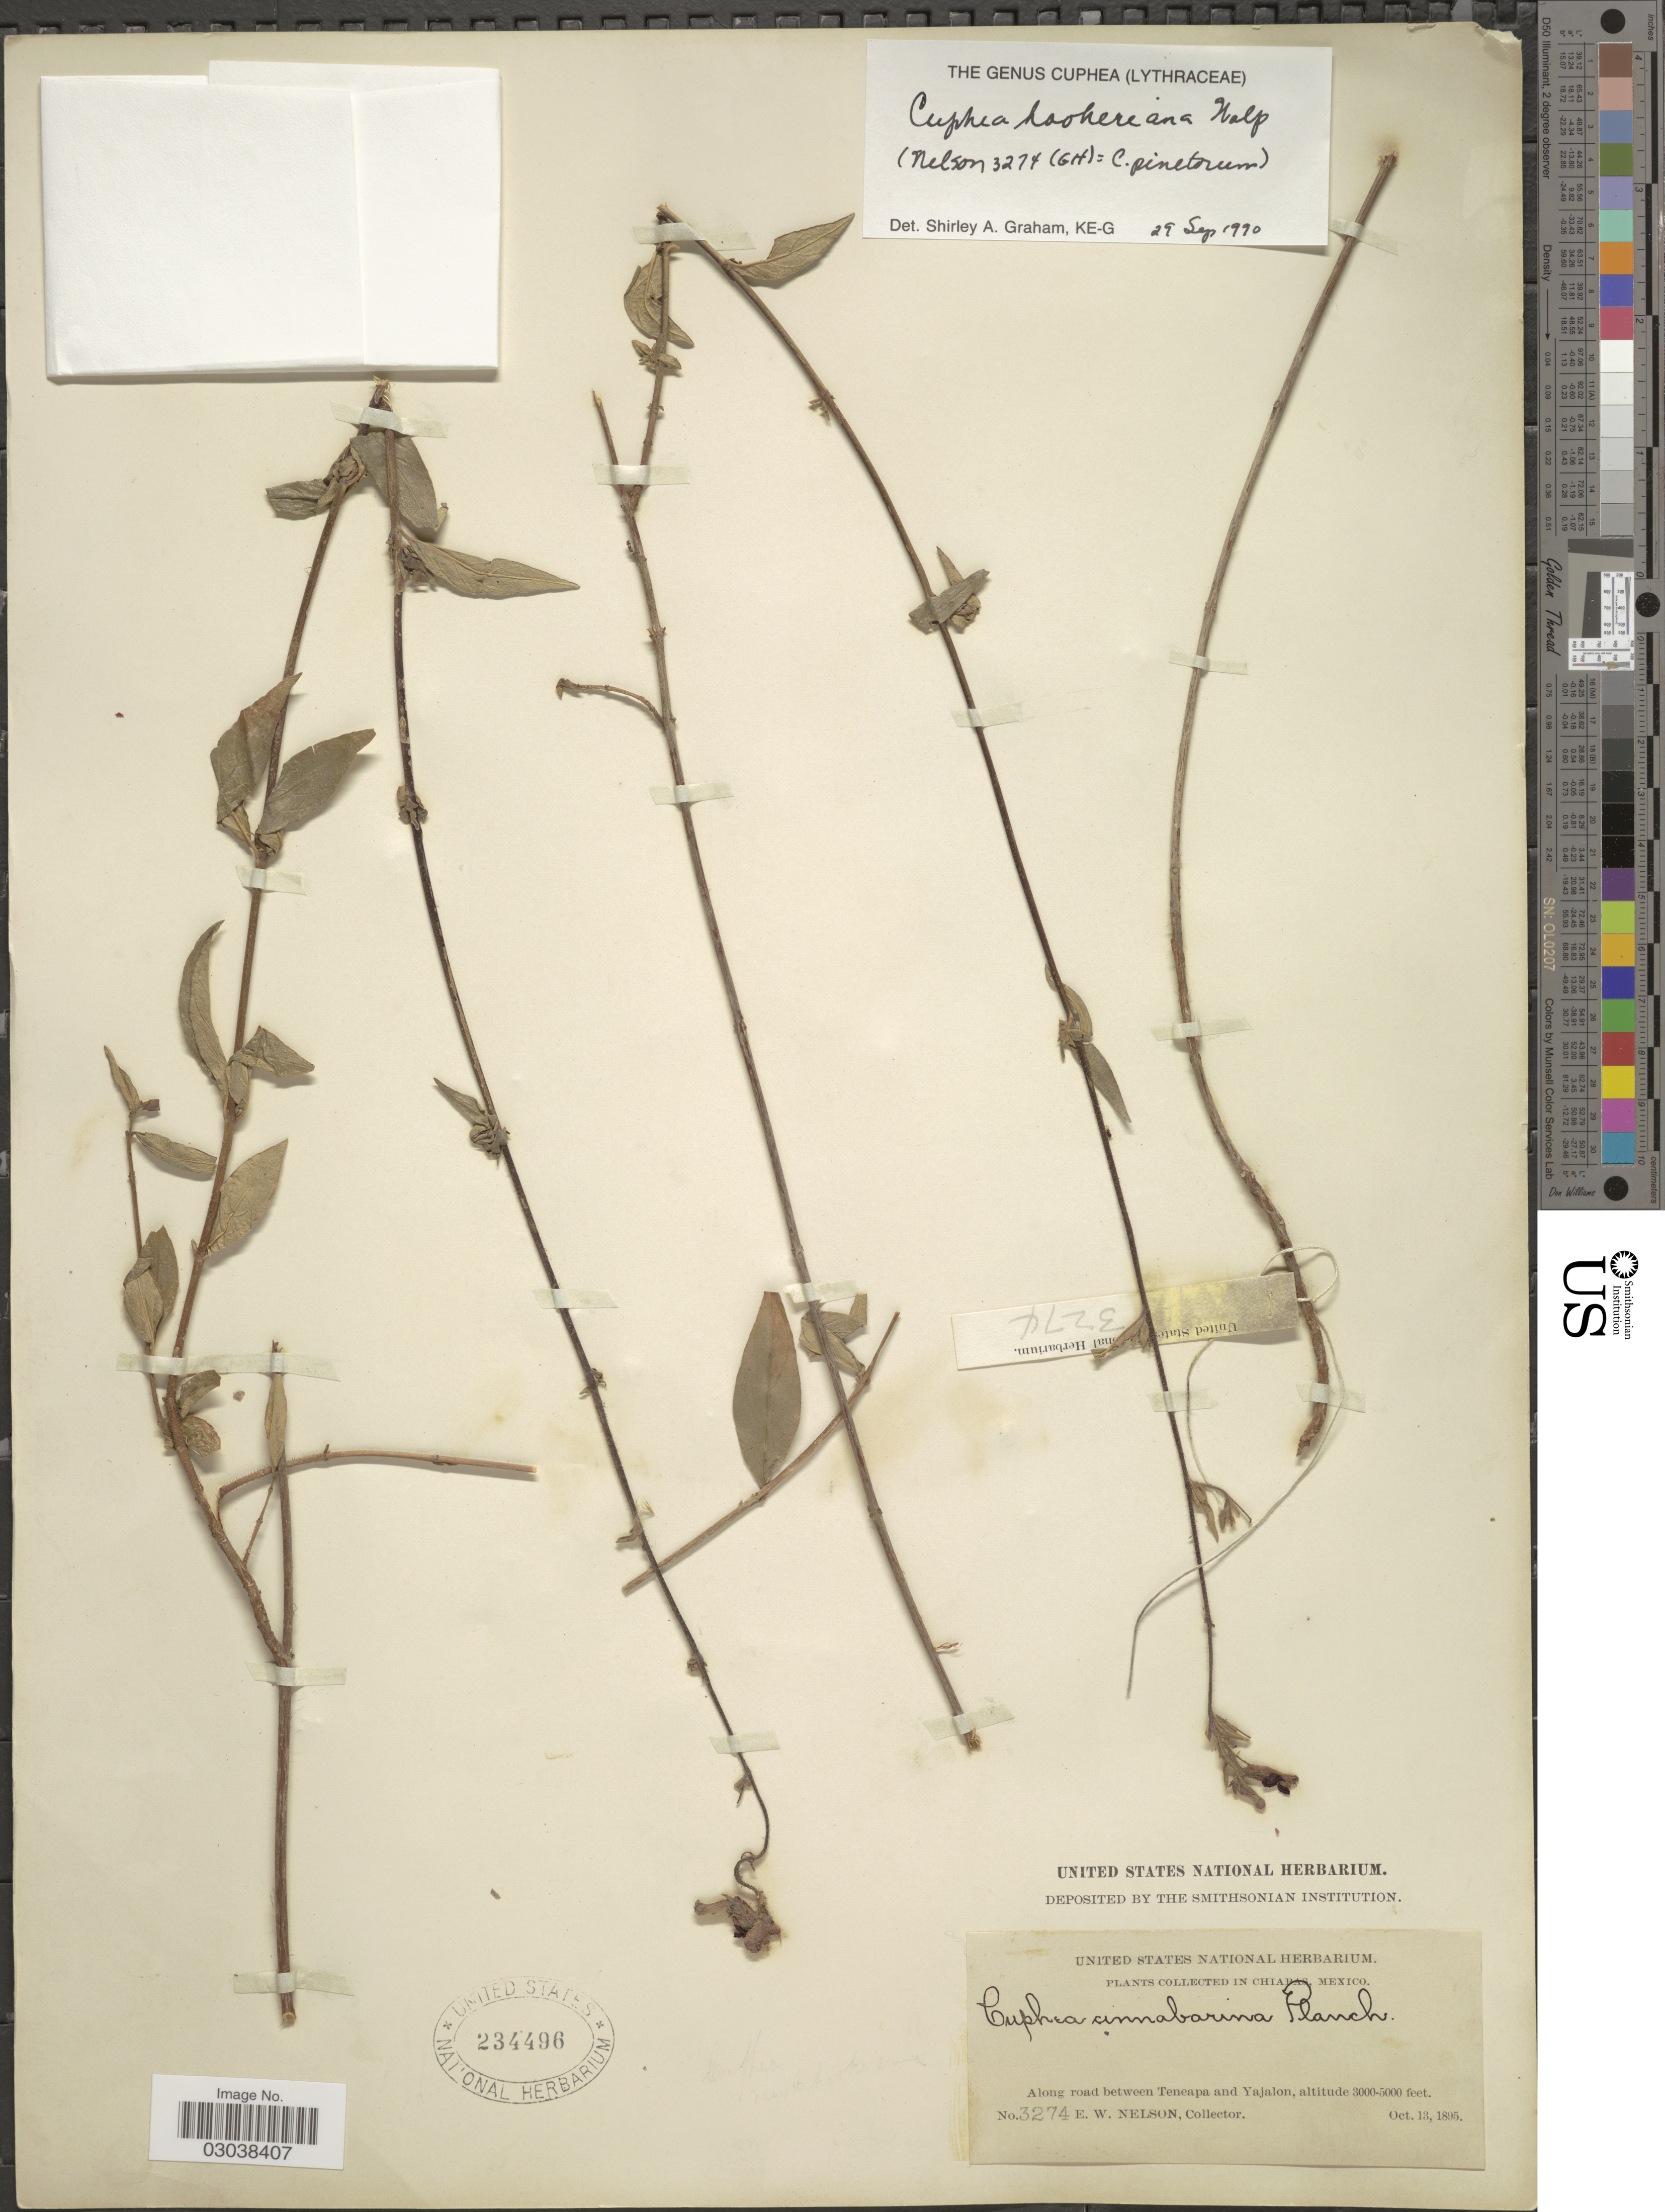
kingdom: Plantae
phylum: Tracheophyta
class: Magnoliopsida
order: Myrtales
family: Lythraceae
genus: Cuphea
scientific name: Cuphea hookeriana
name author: Walp.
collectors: E. W. Nelson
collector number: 3274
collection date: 1895-10-13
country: Mexico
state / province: Chiapas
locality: Along road between Teneapa and Yajalon.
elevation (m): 914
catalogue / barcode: US 234496